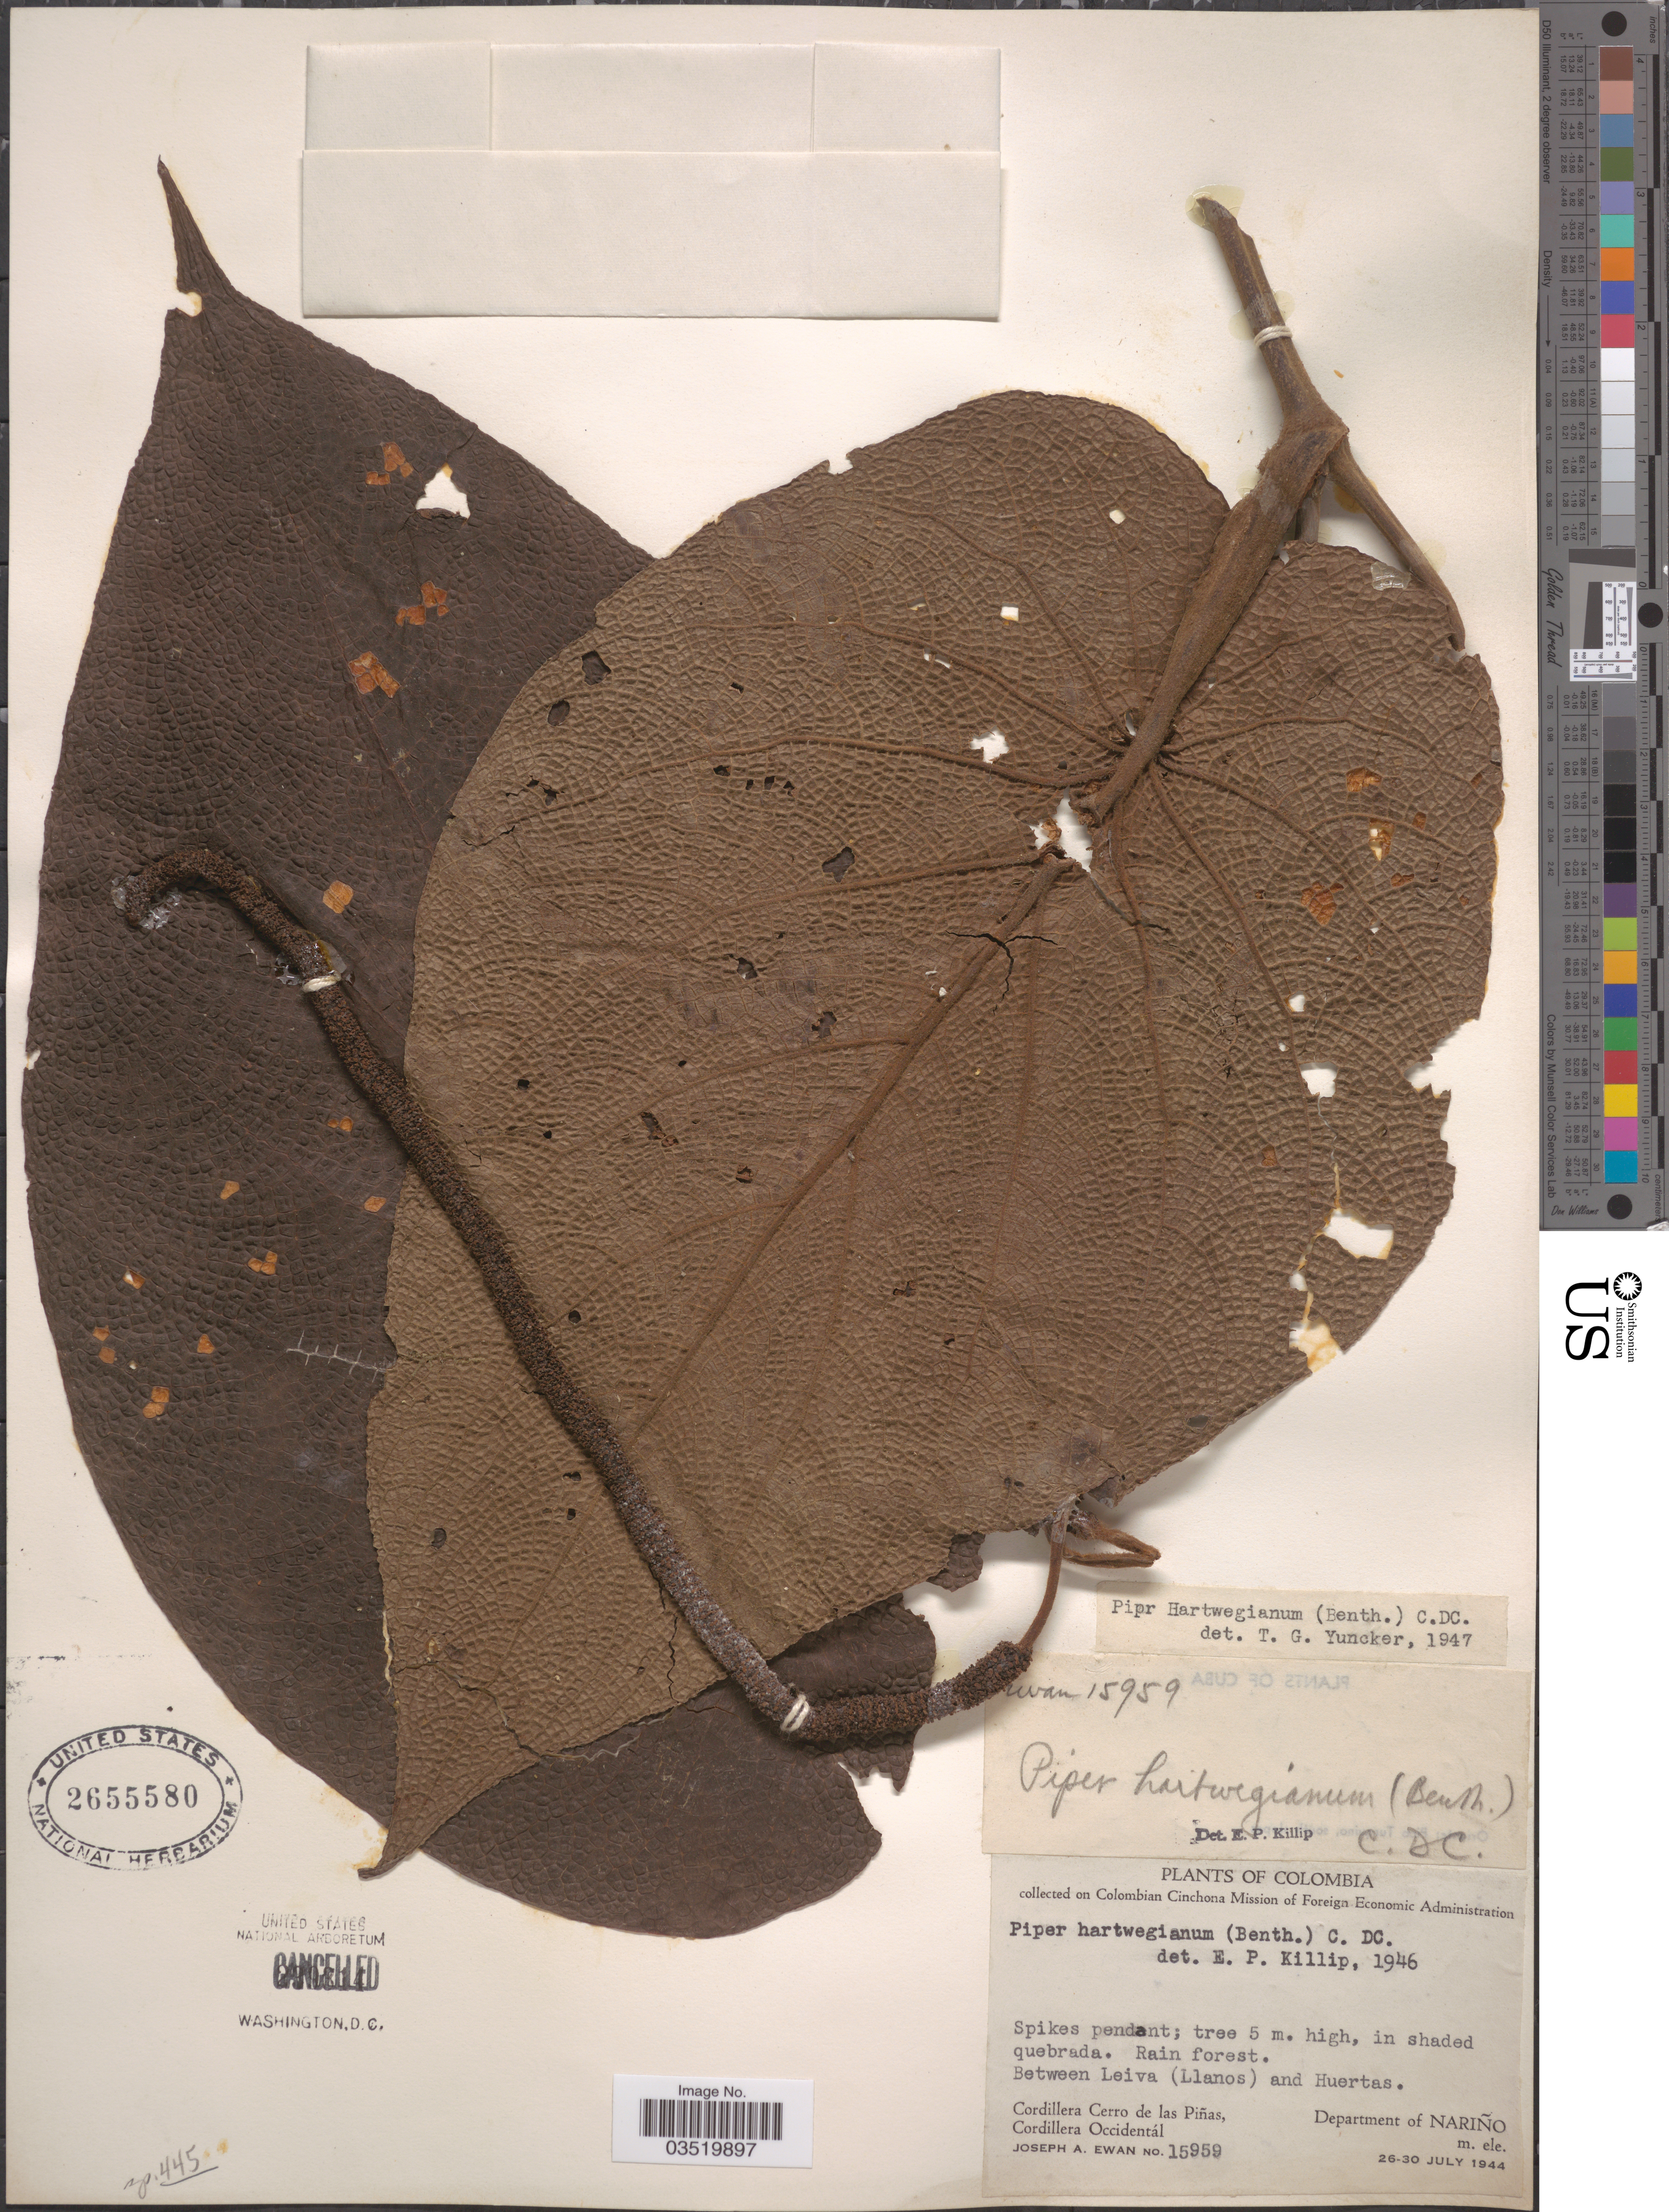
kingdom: Plantae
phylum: Tracheophyta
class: Magnoliopsida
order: Piperales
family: Piperaceae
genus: Piper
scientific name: Piper hartwegianum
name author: (Yunck.) C. DC.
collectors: J. A. Ewan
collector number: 15959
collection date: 1944-07-26/1944-07-30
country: Colombia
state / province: Nariño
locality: Between Leiva (Llanos) and Huertas. Cordillera Cerro de las Piñas, Cordillera Occidentál. Department of Nariño.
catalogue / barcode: US 2655580